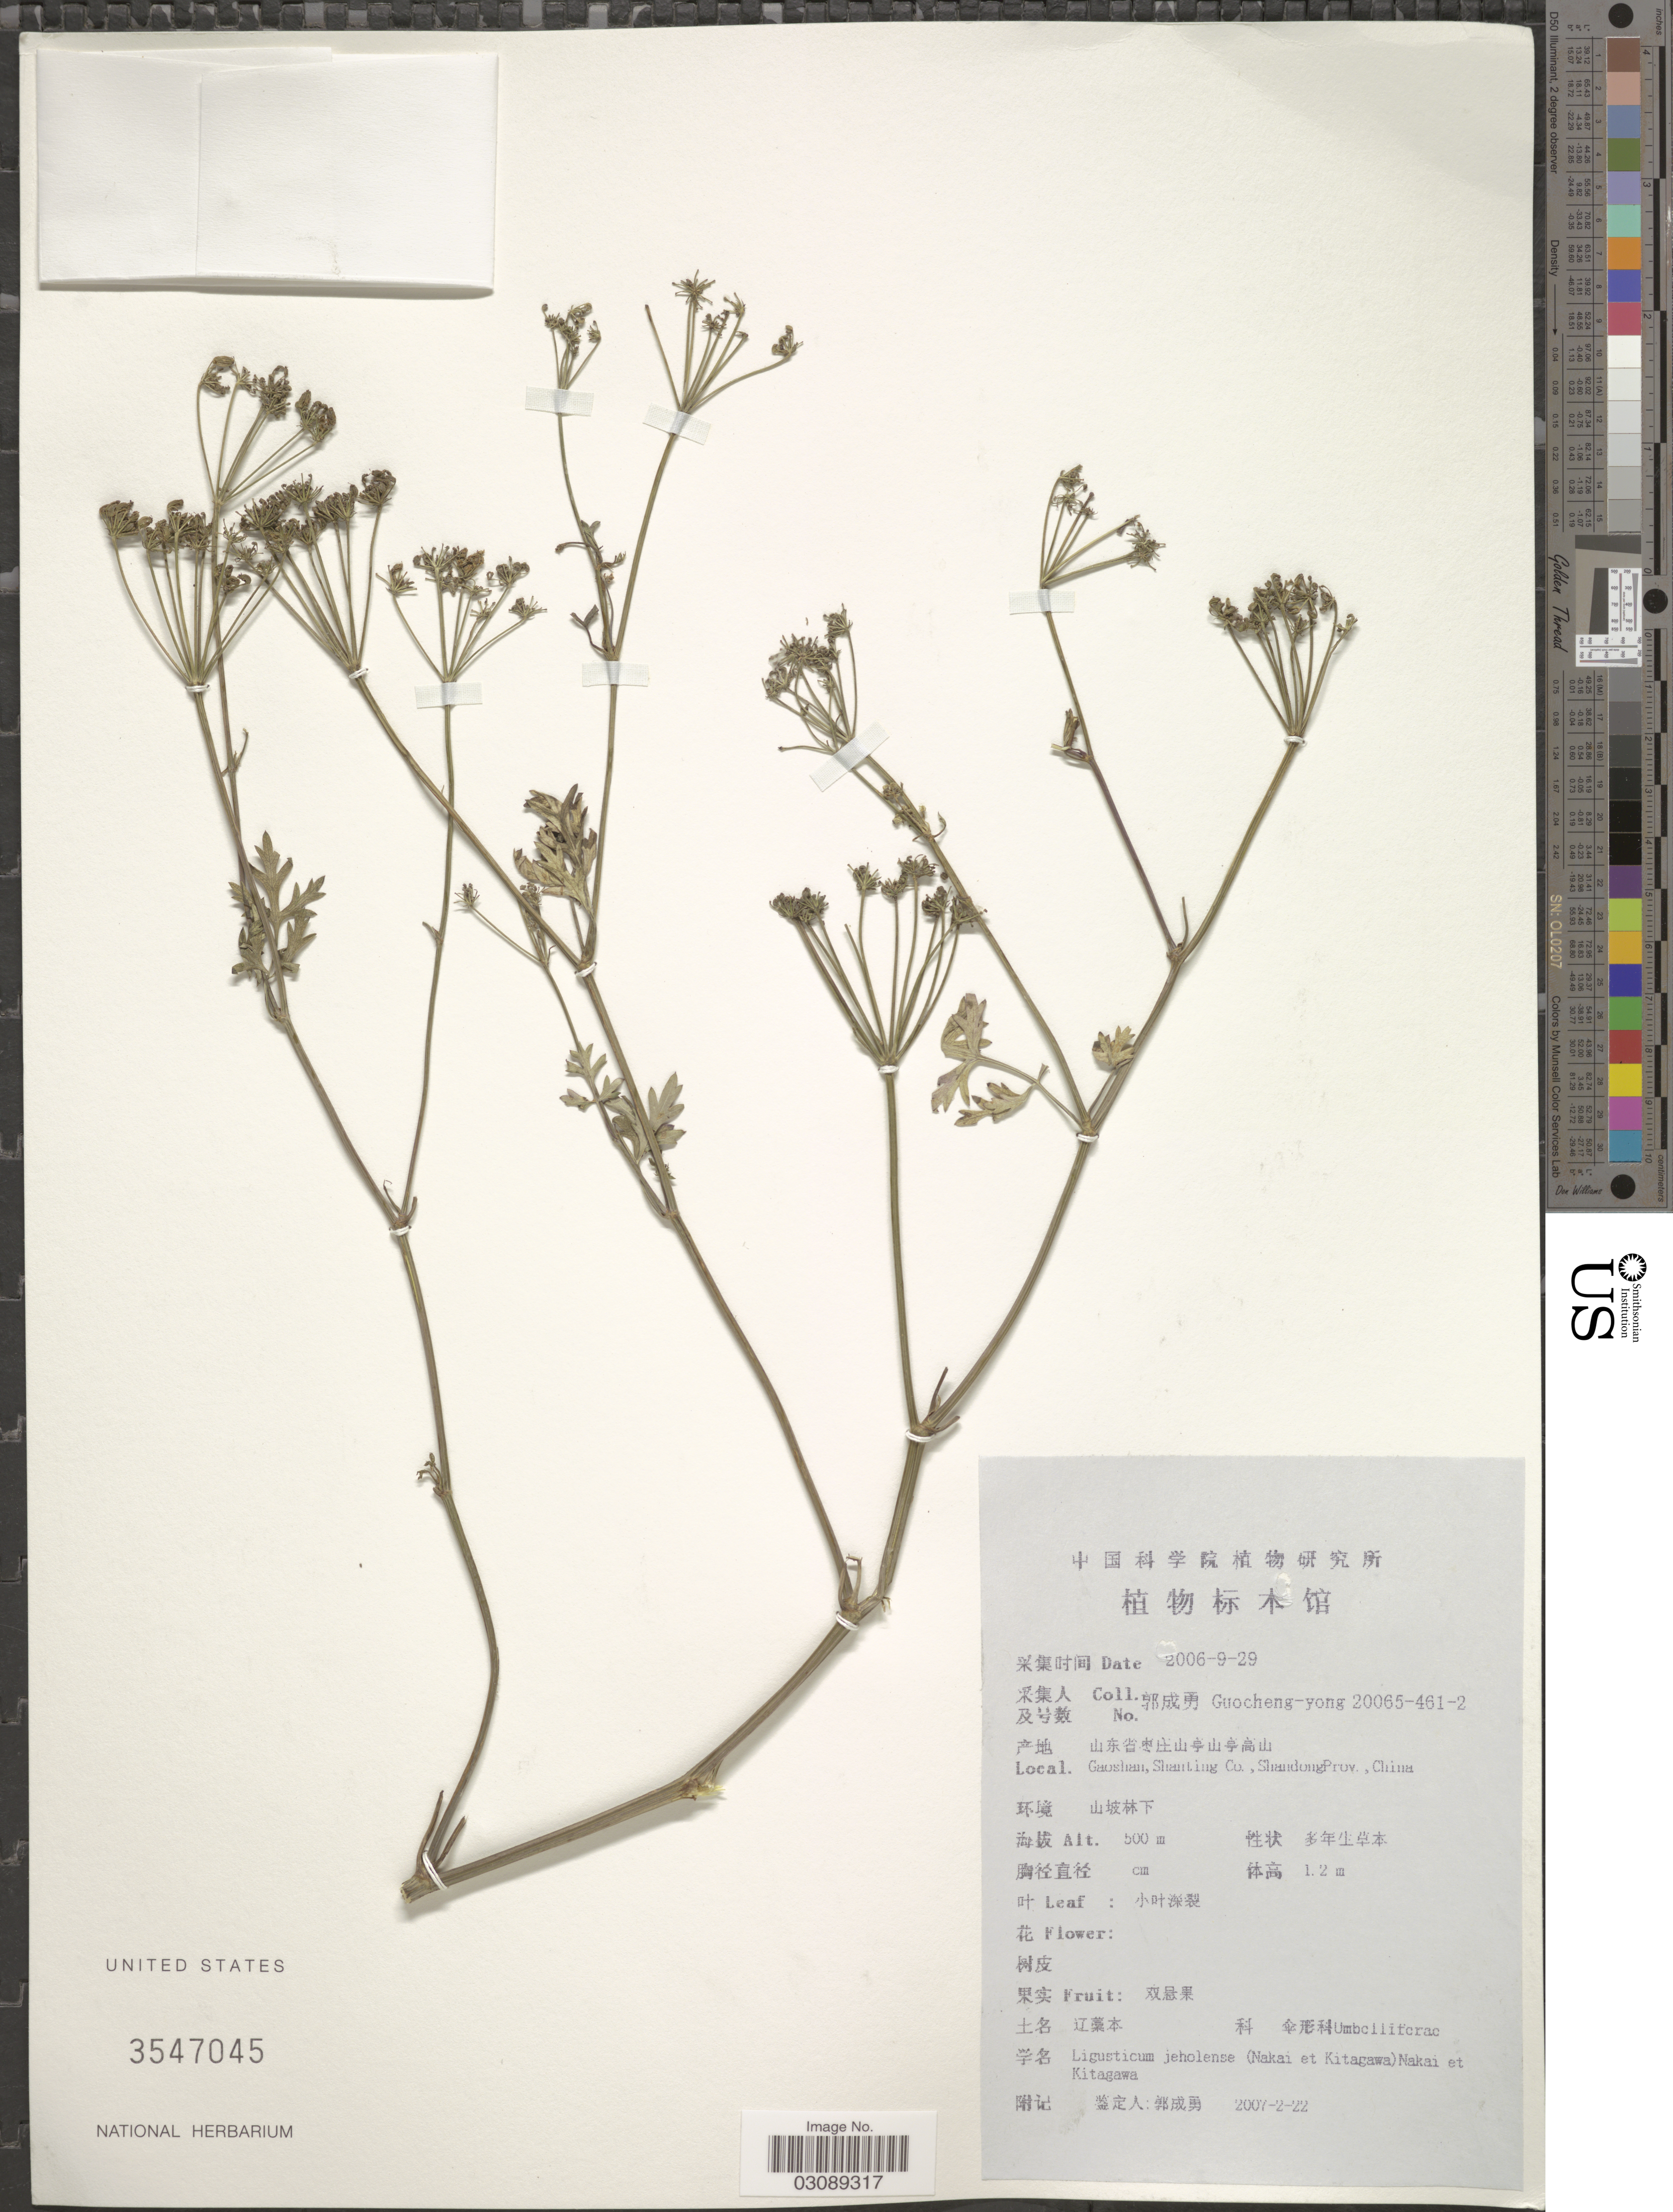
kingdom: Plantae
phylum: Tracheophyta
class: Magnoliopsida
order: Apiales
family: Apiaceae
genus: Ligusticum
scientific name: Ligusticum glaucescens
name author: Franch.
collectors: Guo cheng-yong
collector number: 20065-461-2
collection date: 2006-09-18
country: China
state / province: Shandong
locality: Gaoshan, Shanting Co.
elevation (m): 500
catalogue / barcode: US 3547045